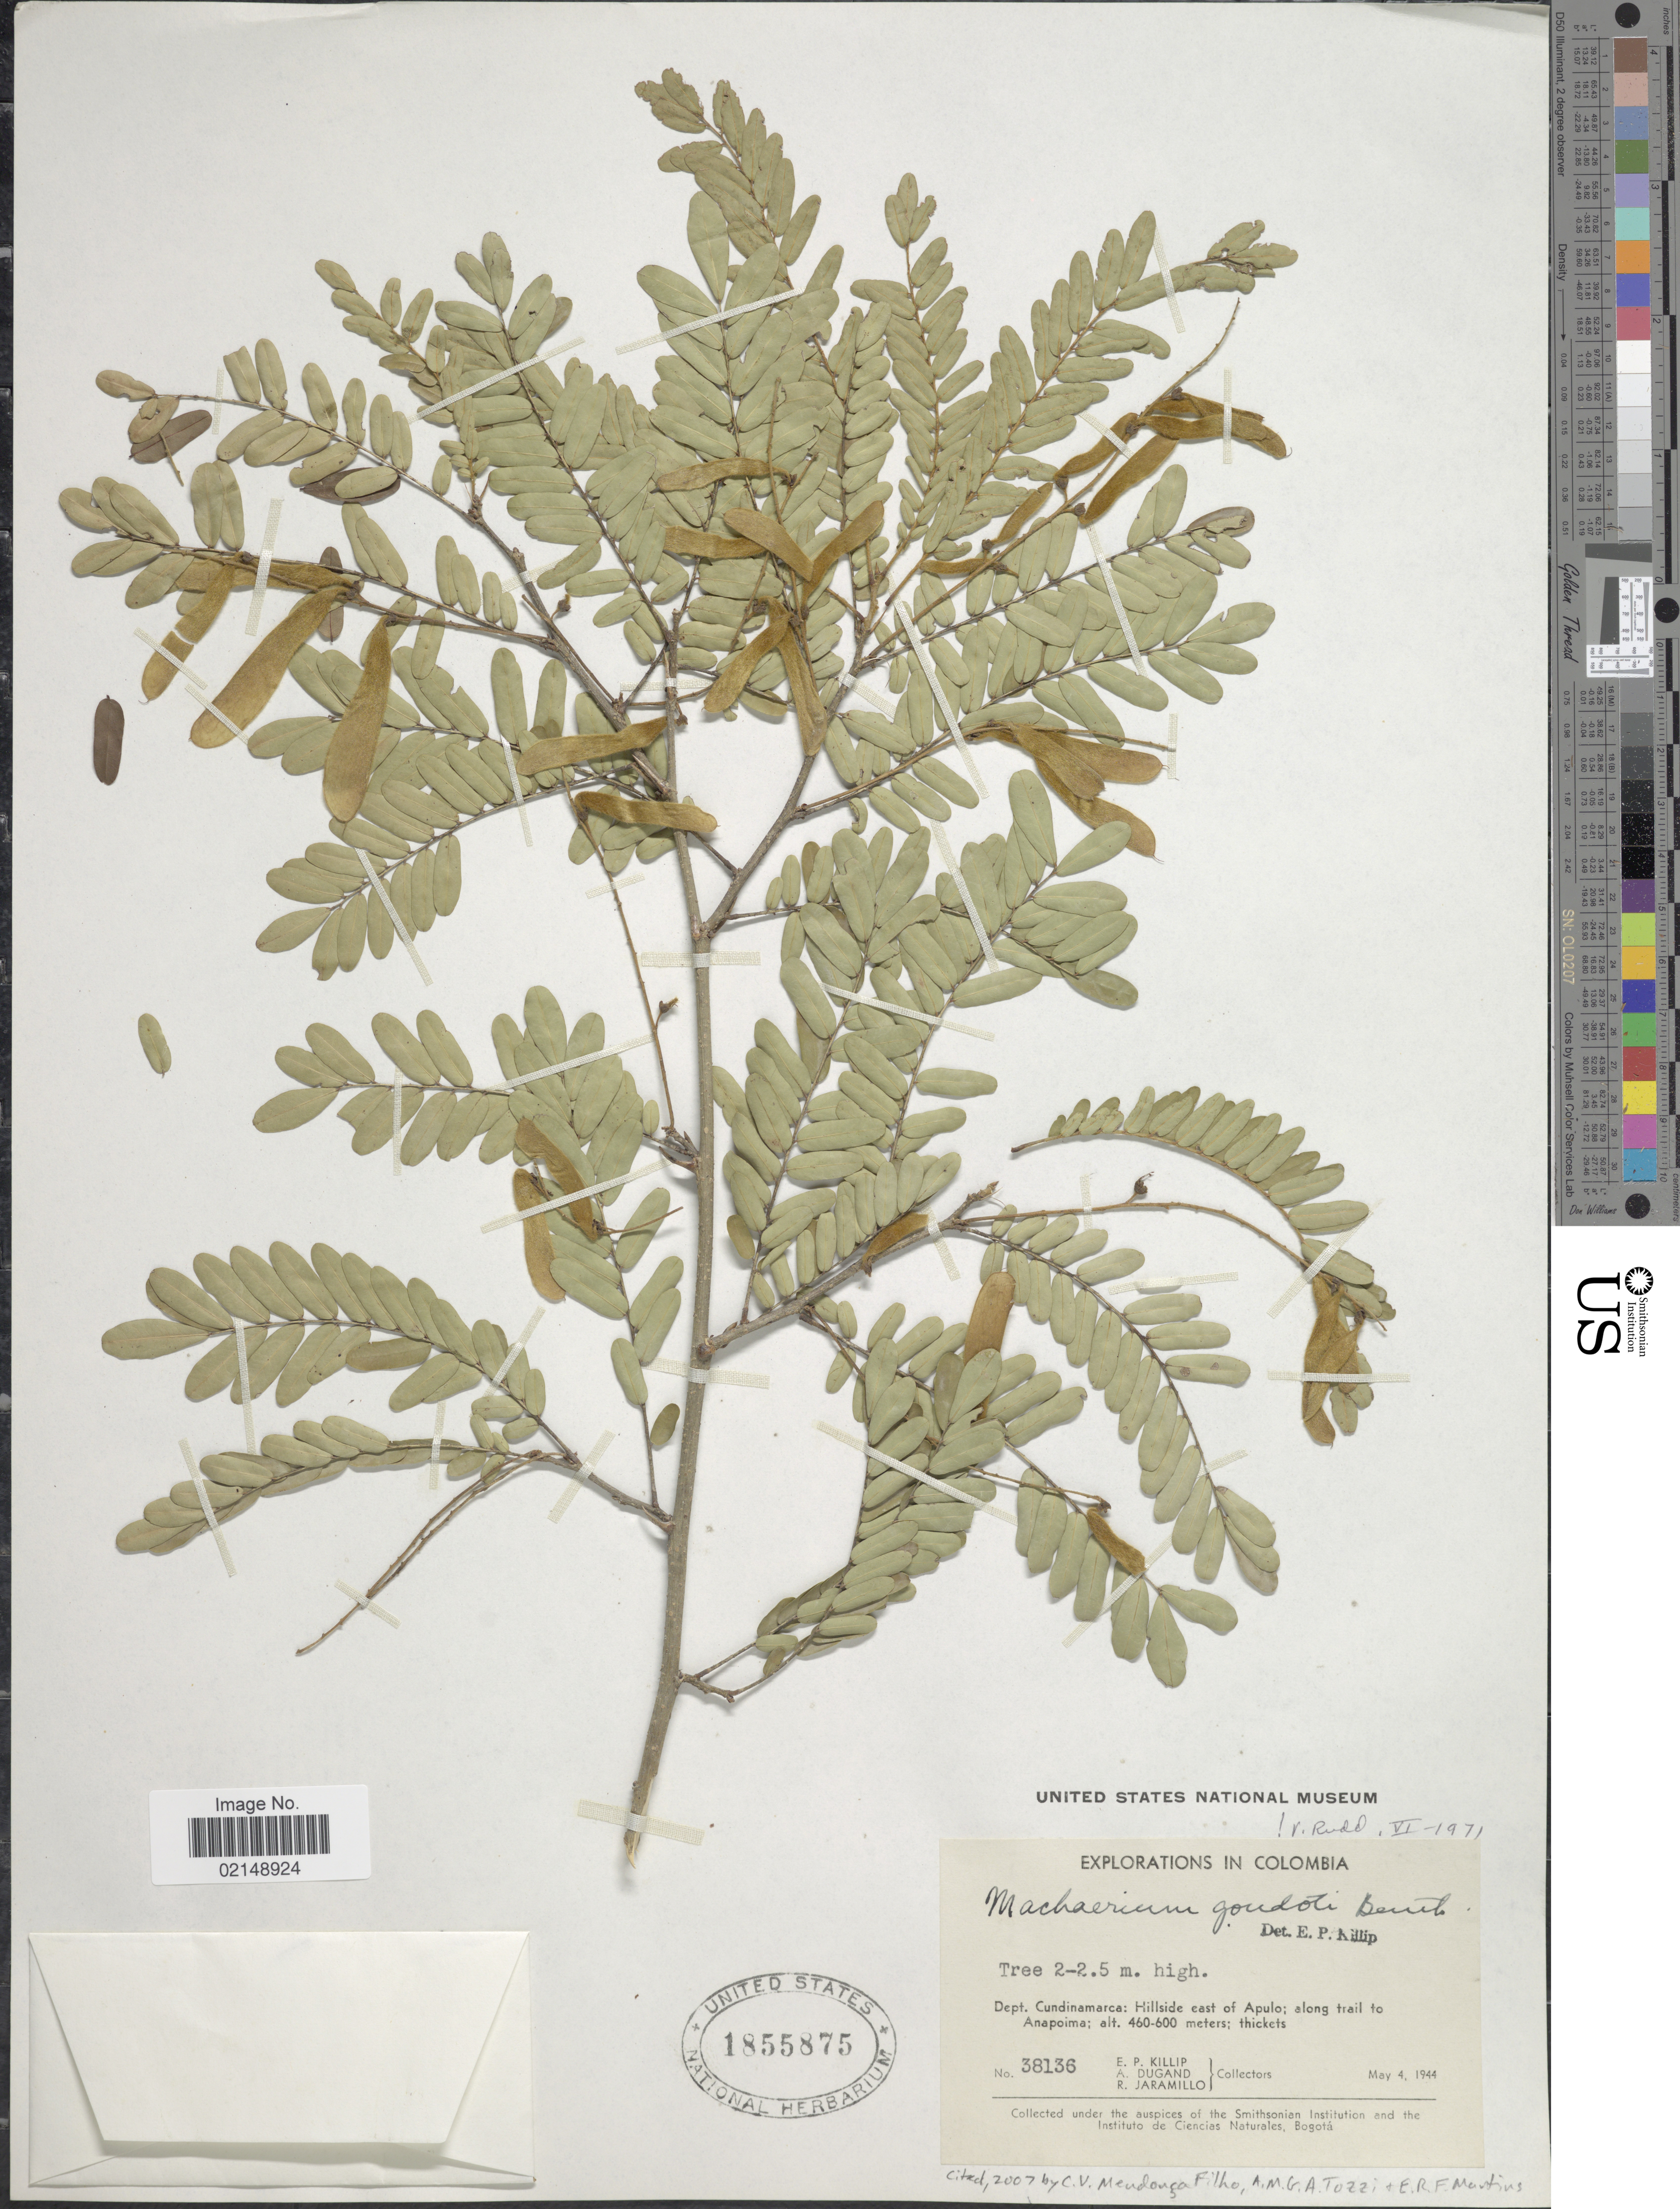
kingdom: Plantae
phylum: Tracheophyta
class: Magnoliopsida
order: Fabales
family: Fabaceae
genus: Machaerium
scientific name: Machaerium goudotii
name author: Benth.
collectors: E. P. Killip, A. Dugand & R. Jaramillo M.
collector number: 38136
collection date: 1944-05-04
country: Colombia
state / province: Cundinamarca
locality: Hillside east of Apulo; along trail to Anapoima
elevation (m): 460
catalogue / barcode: US 1855875